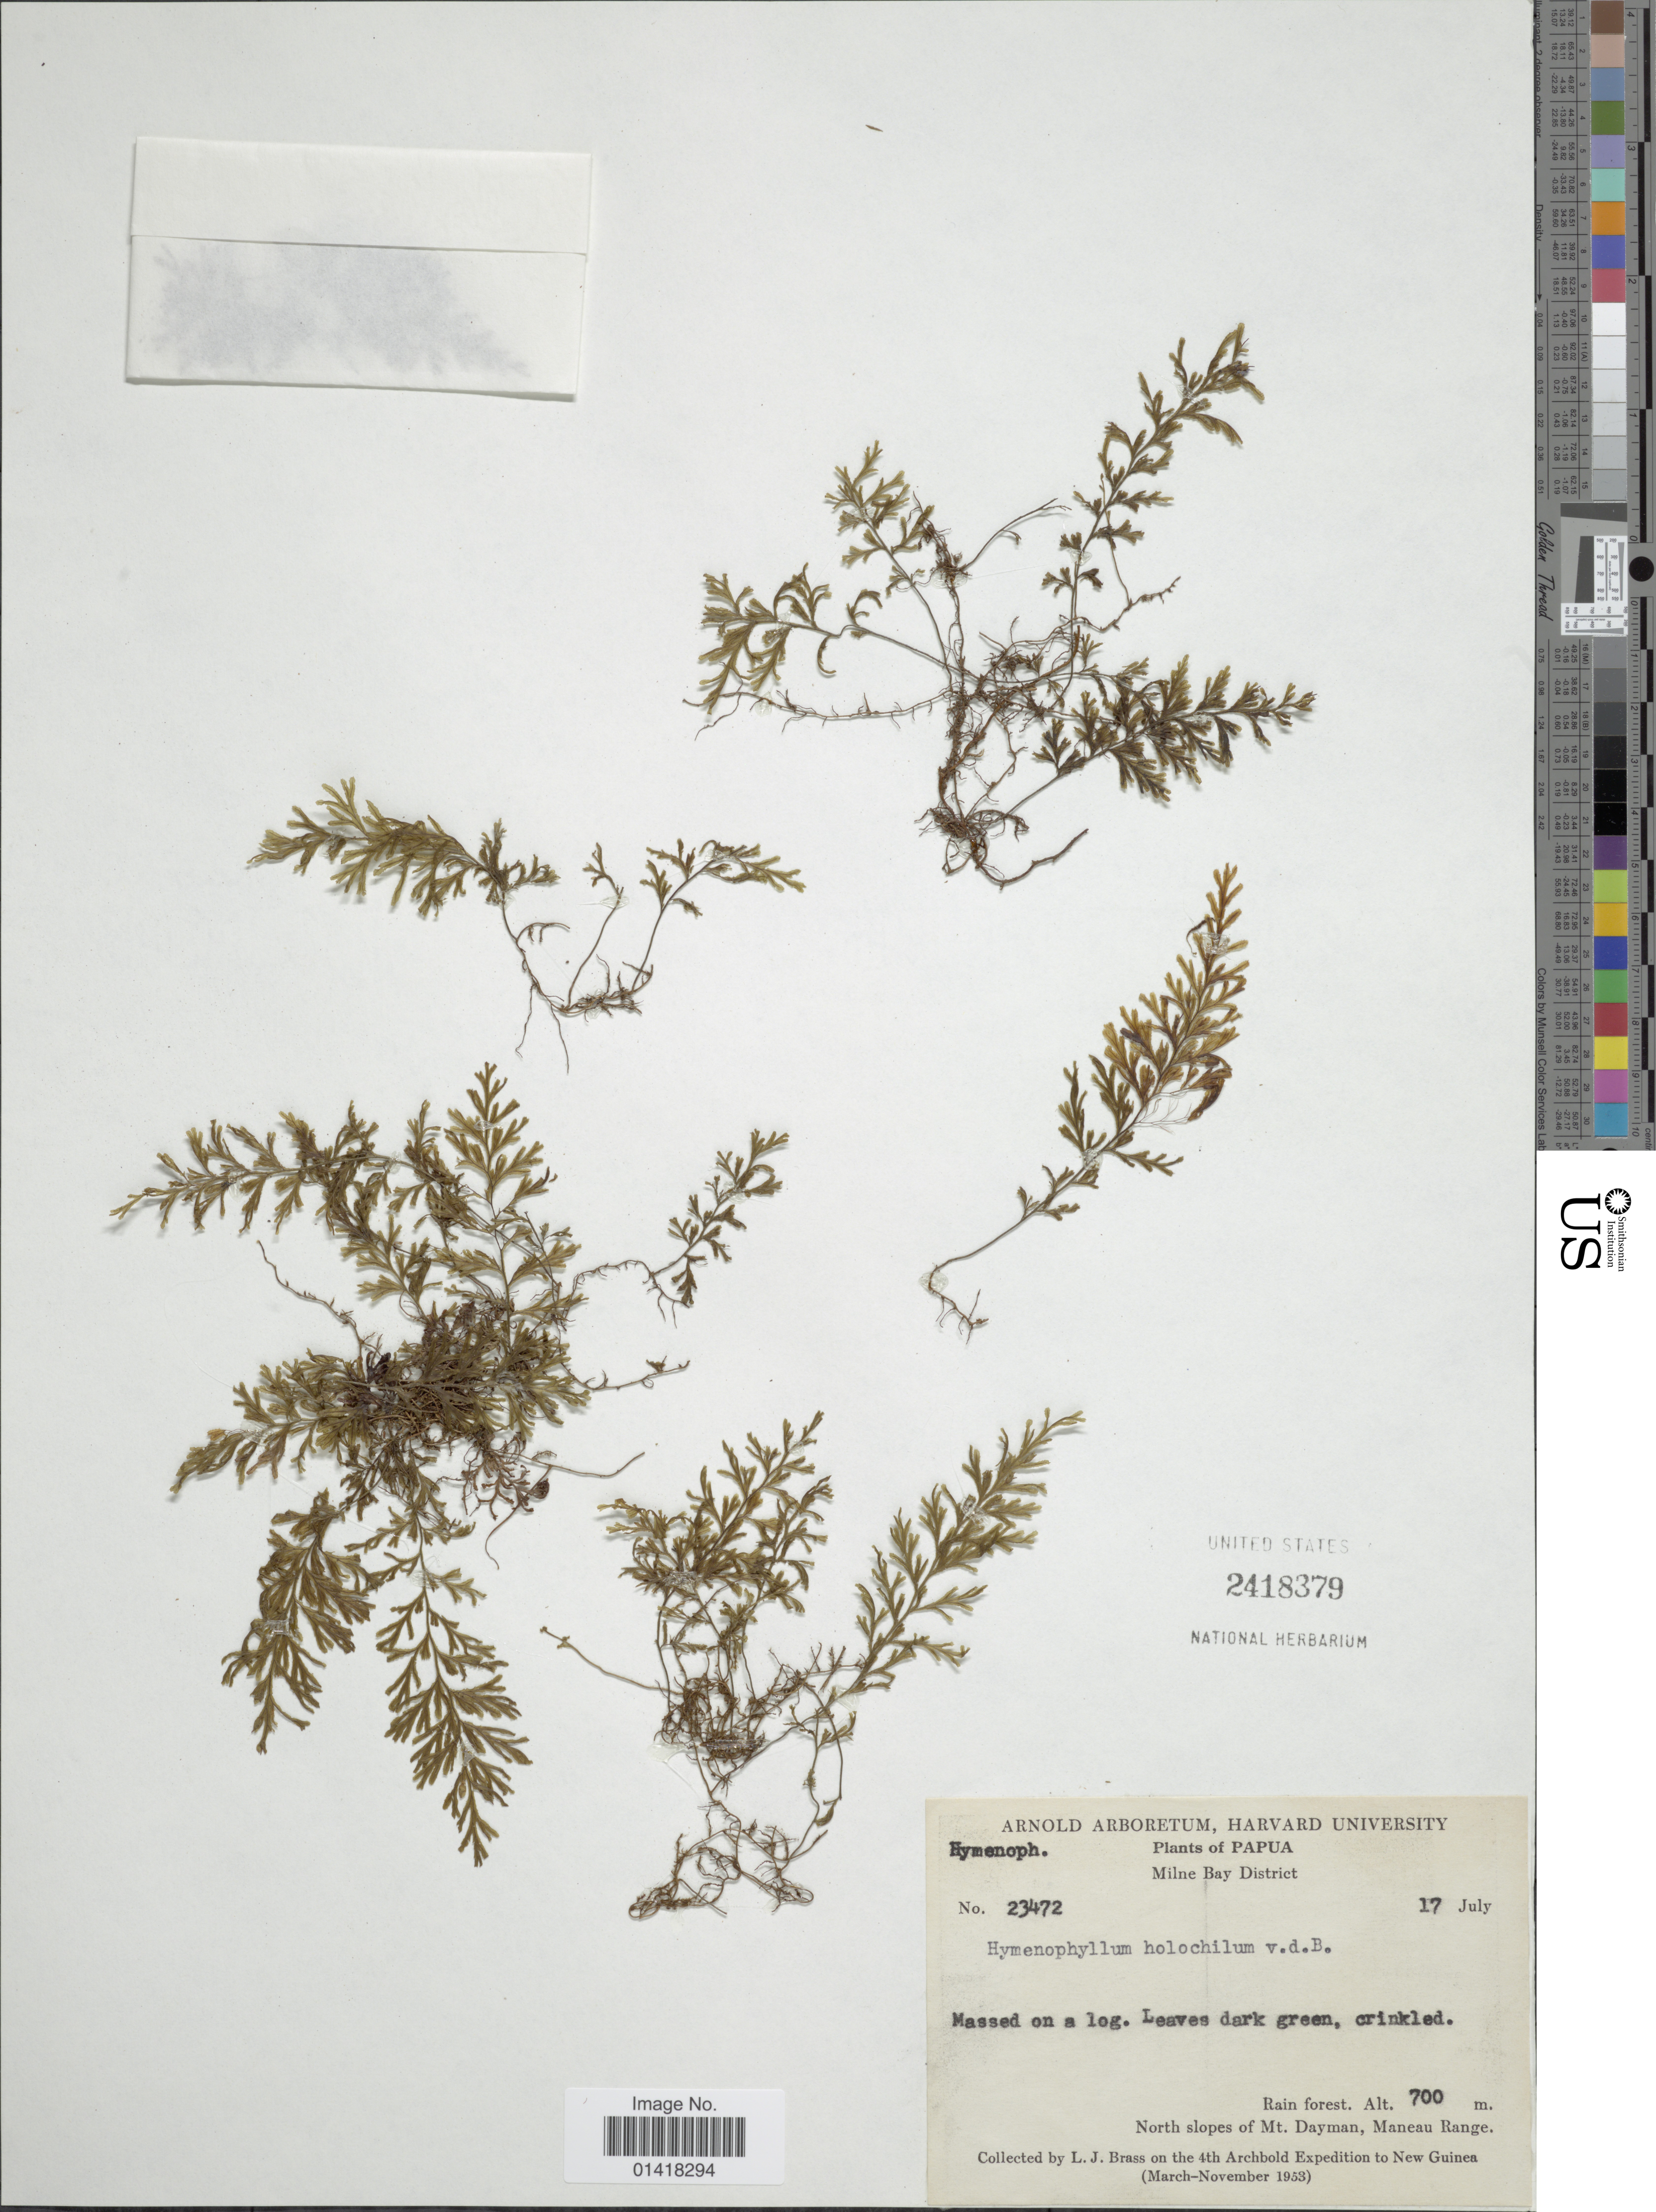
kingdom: Plantae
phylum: Tracheophyta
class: Polypodiopsida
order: Hymenophyllales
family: Hymenophyllaceae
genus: Hymenophyllum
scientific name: Hymenophyllum holochilum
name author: (Bosch) C. Chr.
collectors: L. J. Brass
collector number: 23472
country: Papua New Guinea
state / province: Milne Bay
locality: Milne Bay District. Rain forest. North slopes of Mt. Dayman, Maneau Range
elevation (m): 700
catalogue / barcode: US 2418379